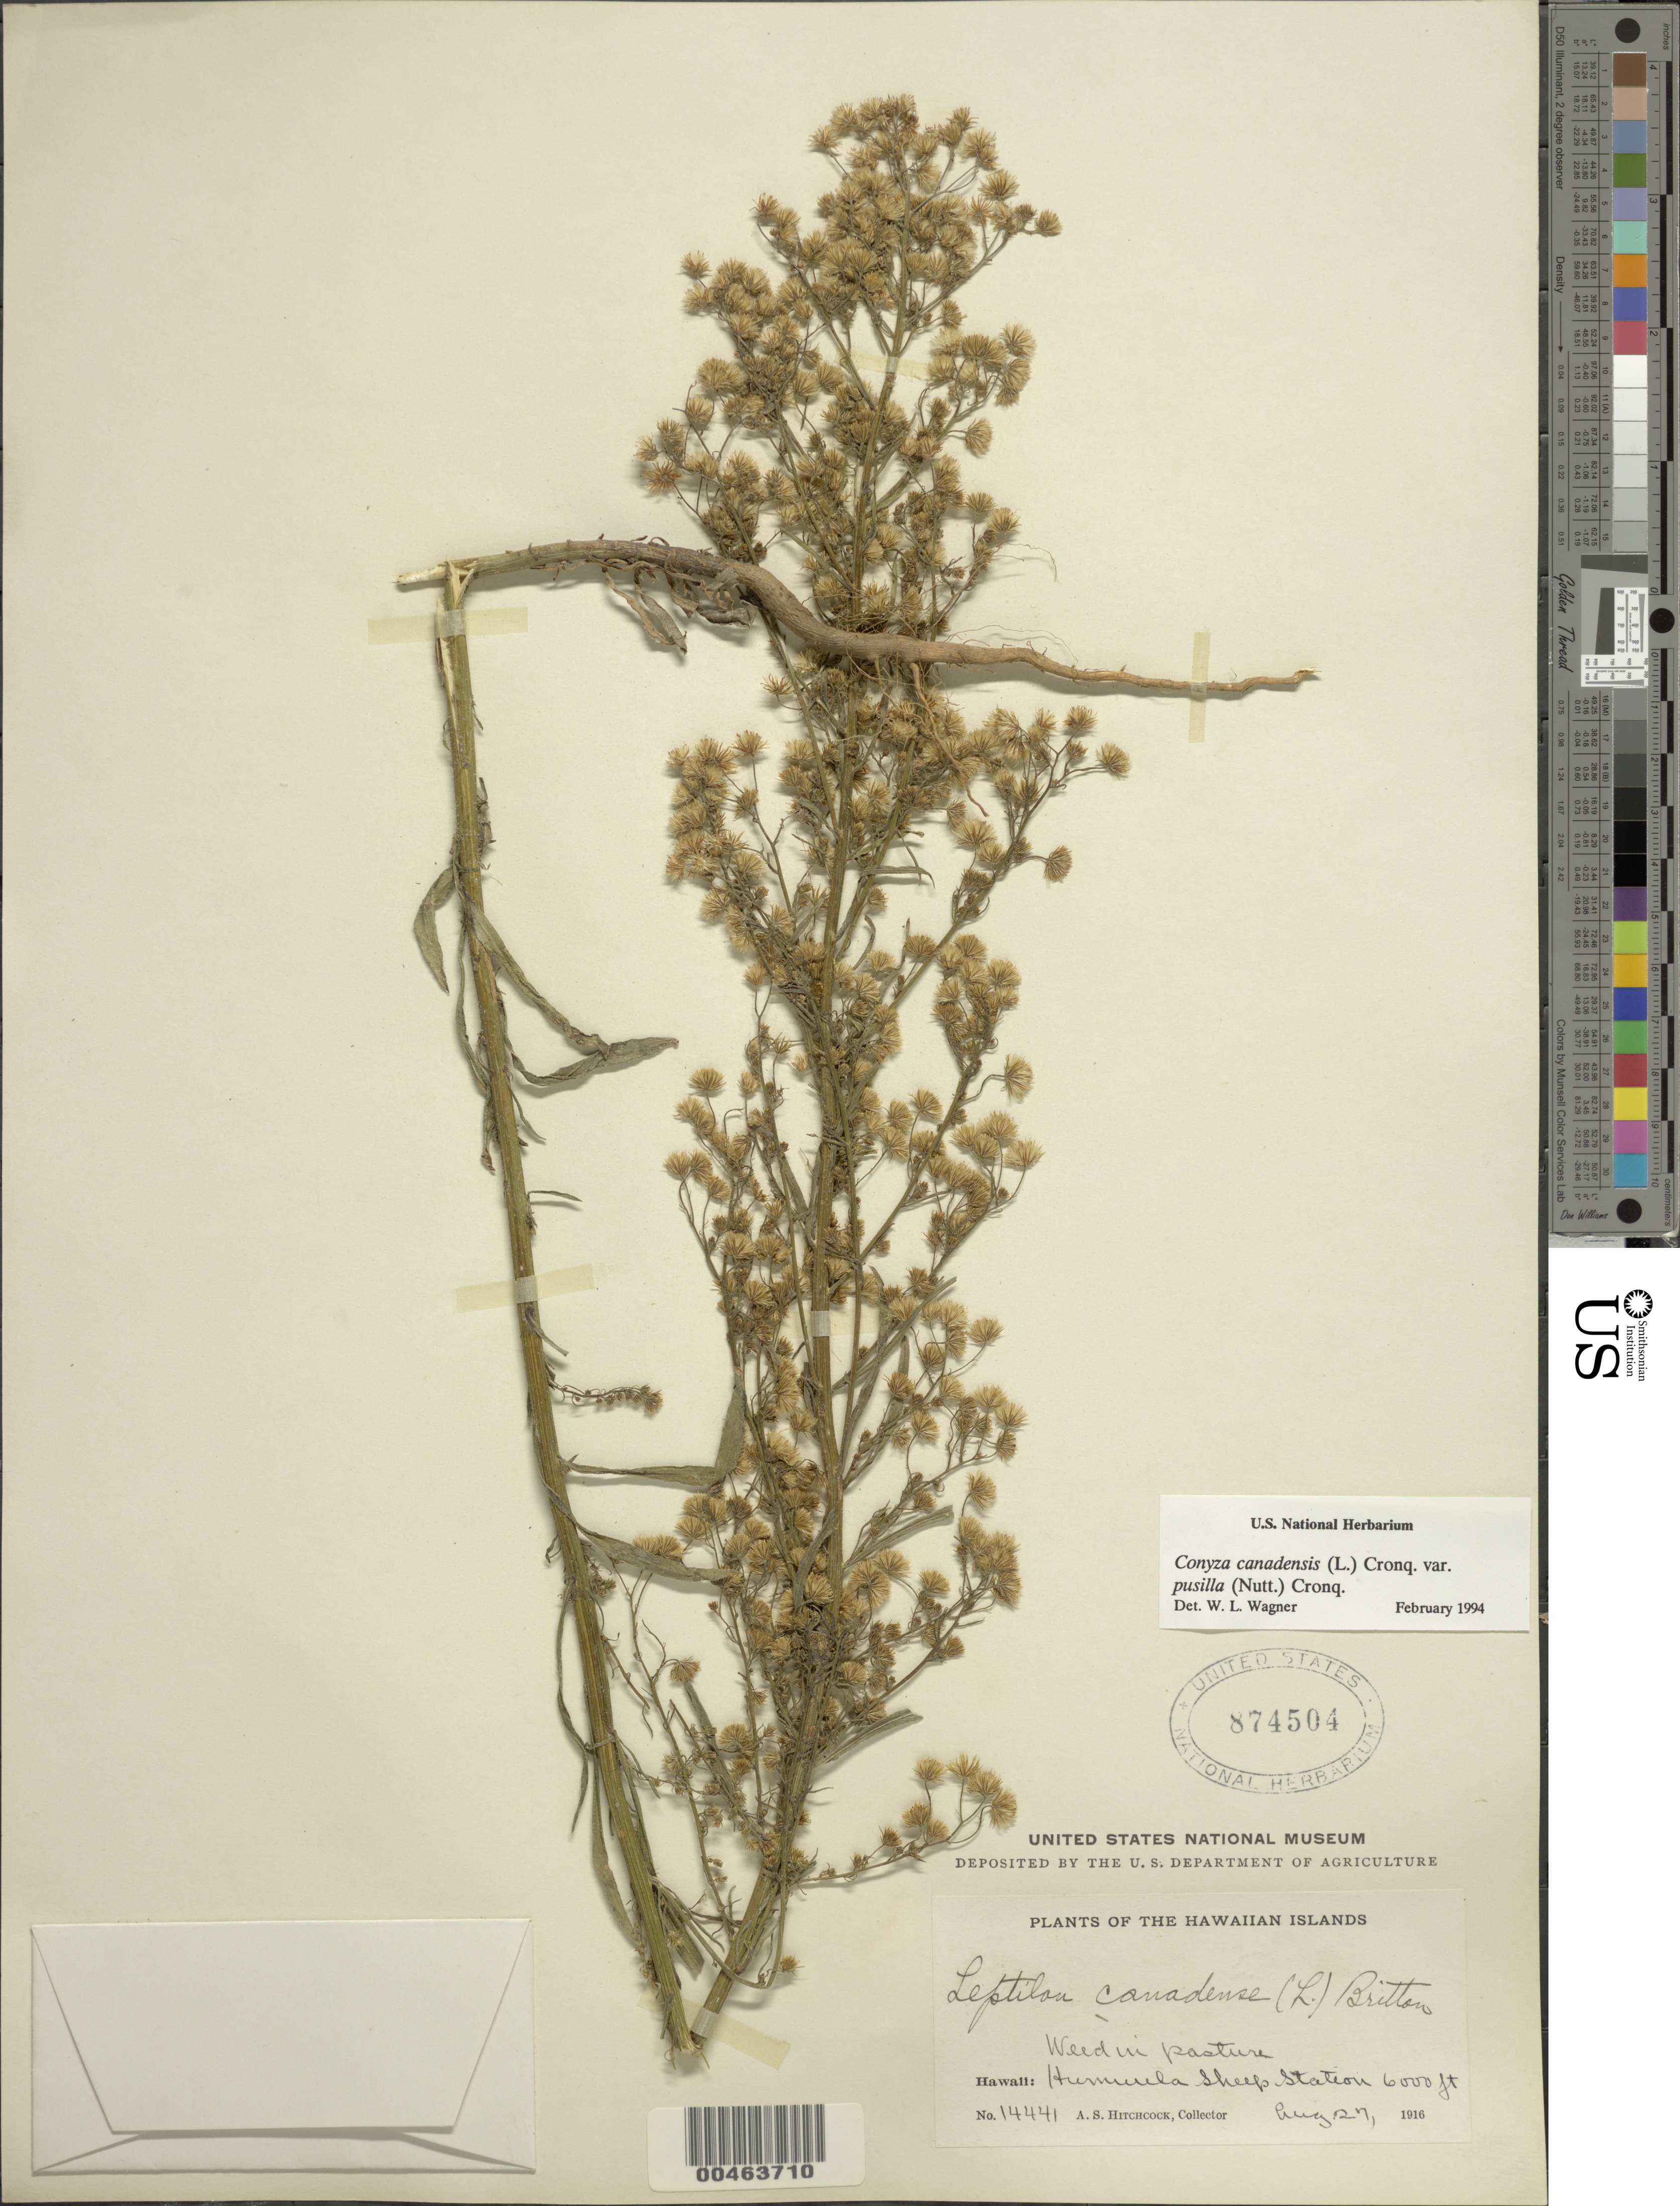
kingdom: Plantae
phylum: Tracheophyta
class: Magnoliopsida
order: Asterales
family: Asteraceae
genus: Erigeron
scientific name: Erigeron canadensis var. pusillus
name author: (Nutt.) Bolvin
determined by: Wagner, W. L., (BOT), Smithsonian Institution - National Museum of Natural History (UNITED STATES)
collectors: A. S. Hitchcock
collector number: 14441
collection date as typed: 27 Aug 1916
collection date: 1916-08-27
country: United States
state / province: Hawaii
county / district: Hawaii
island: Hawaii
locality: Humuula Sheep Station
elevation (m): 1829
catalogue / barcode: US 874504